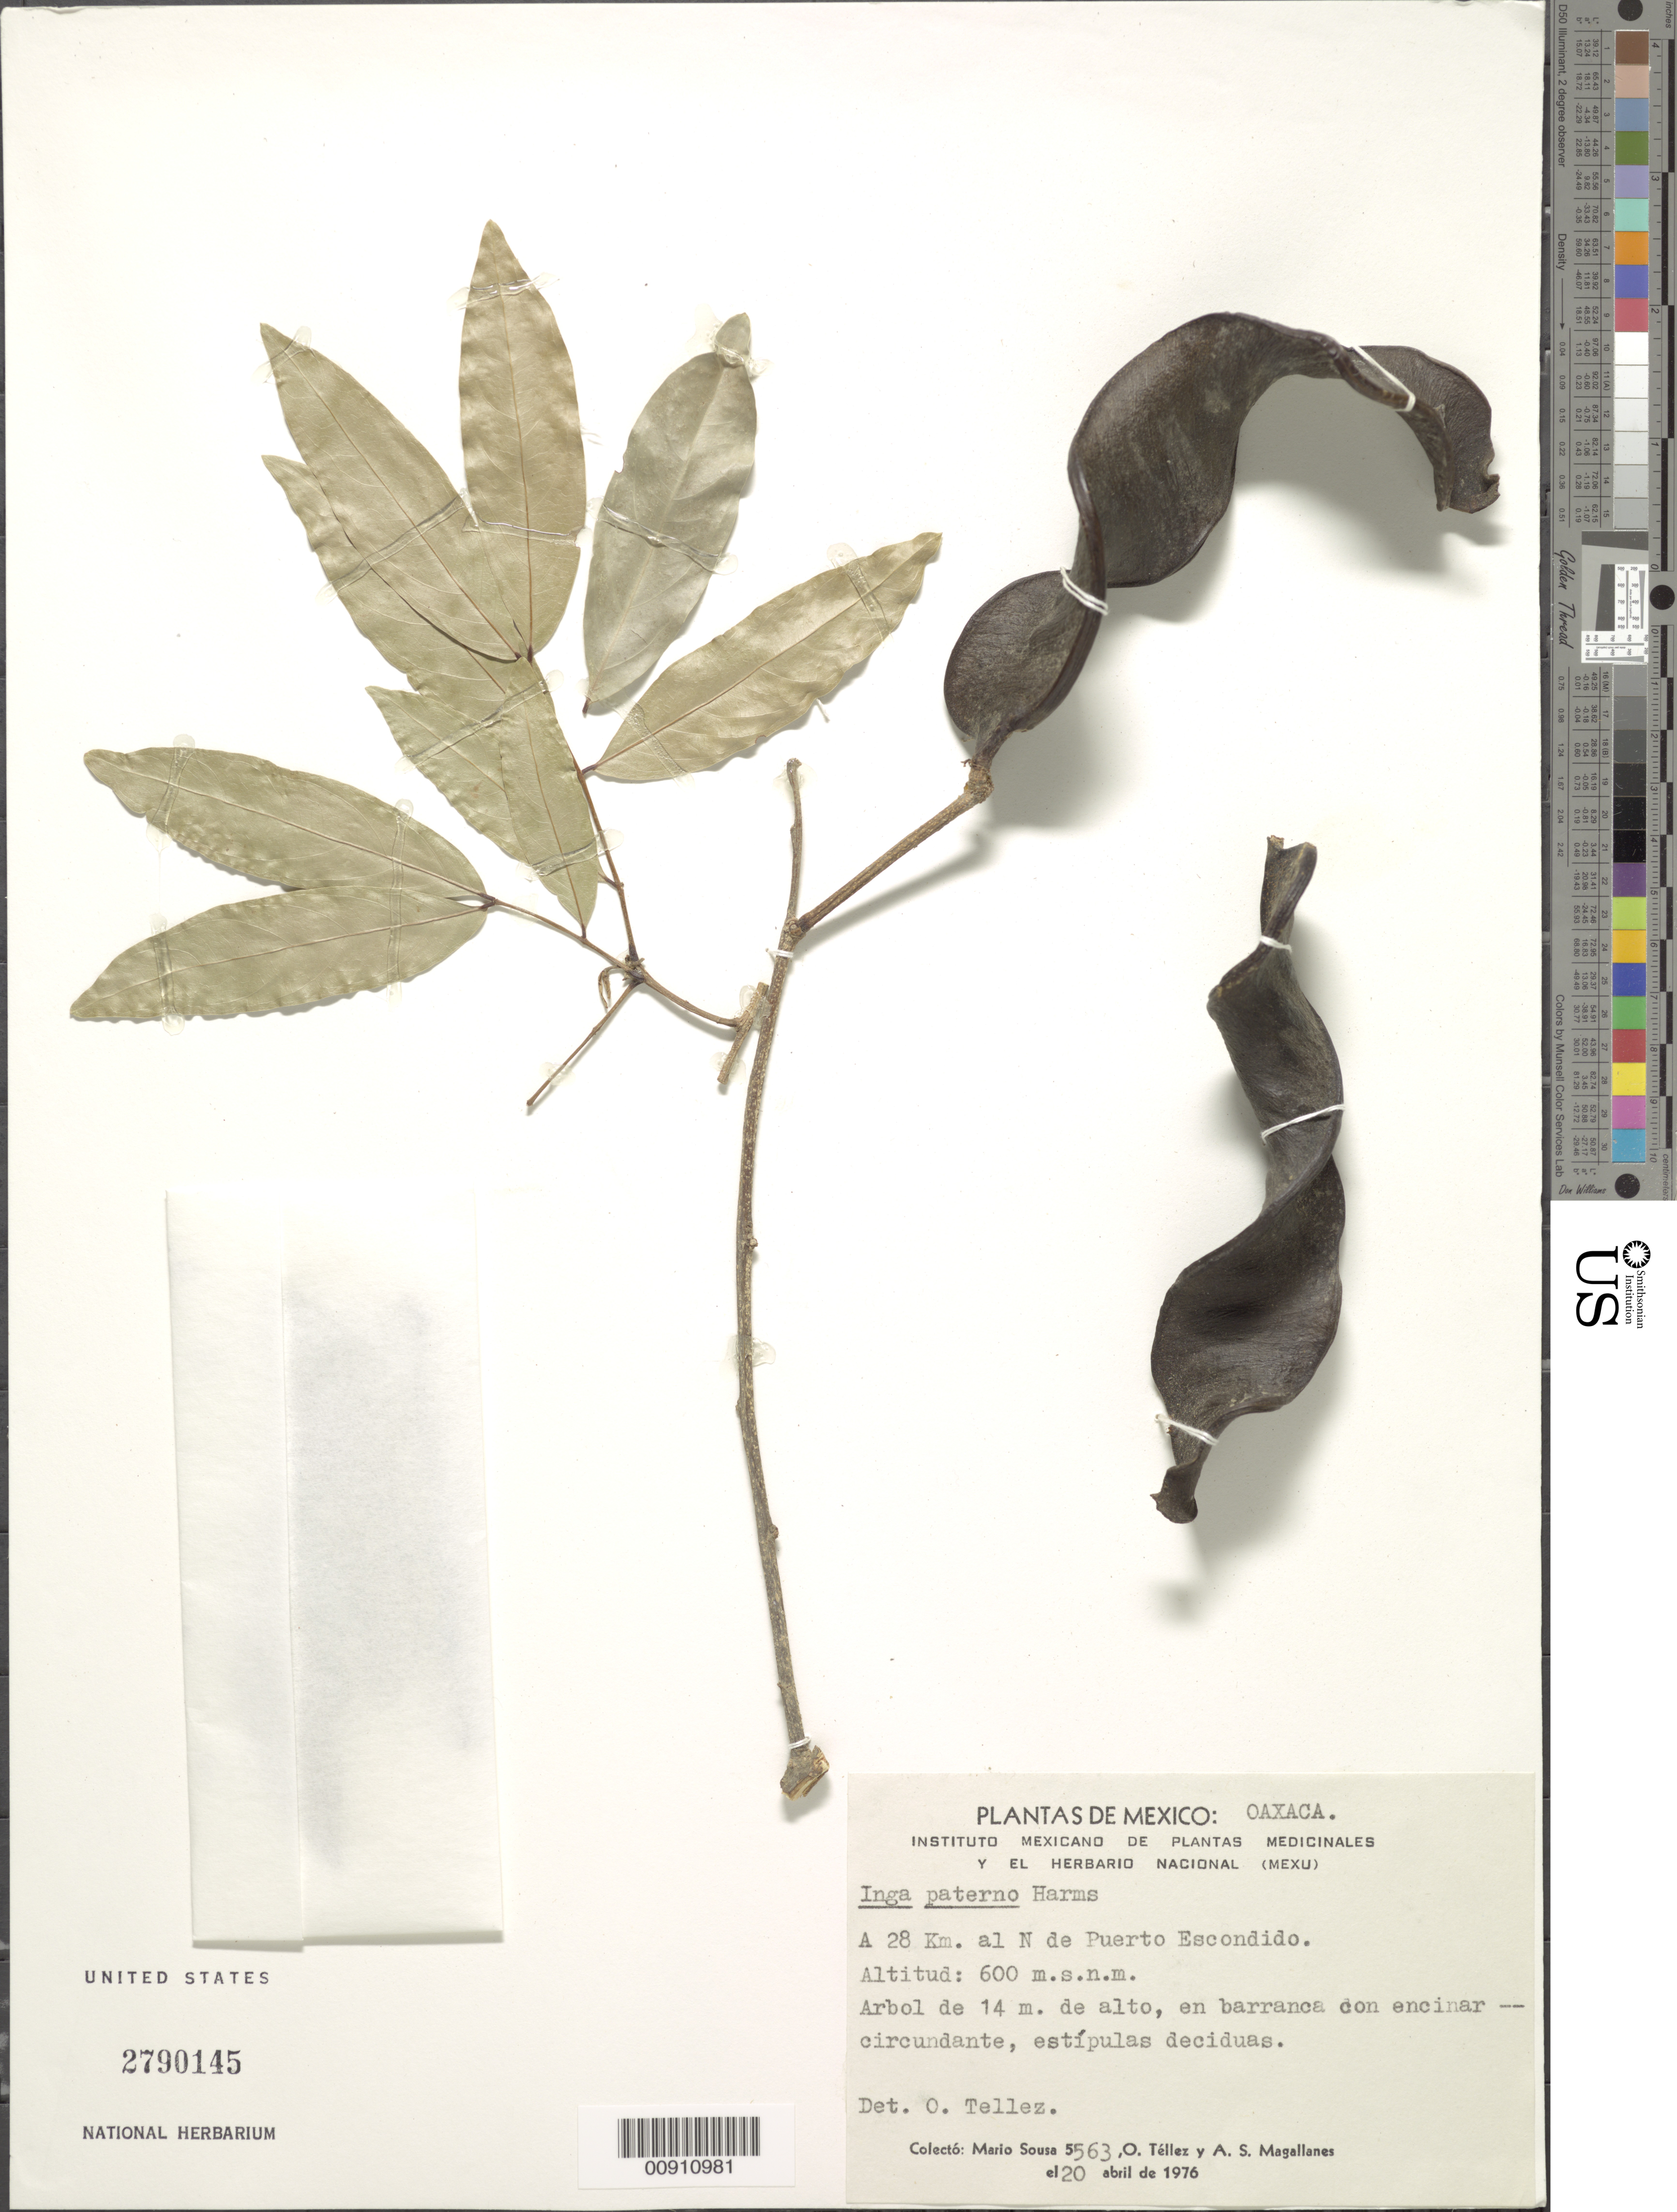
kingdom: Plantae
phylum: Tracheophyta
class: Magnoliopsida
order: Fabales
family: Fabaceae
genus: Inga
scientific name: Inga paterno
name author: Harms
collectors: M. Sousa S., O. Téllez V. & A. Magallanes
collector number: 5563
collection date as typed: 20 Apr 1976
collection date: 1976-04-20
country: Mexico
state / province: Oaxaca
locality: A 28 km. al N de Puerto Escondido, Oaxaca.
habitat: En barranca con encinar circundante.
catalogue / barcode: US 2790145